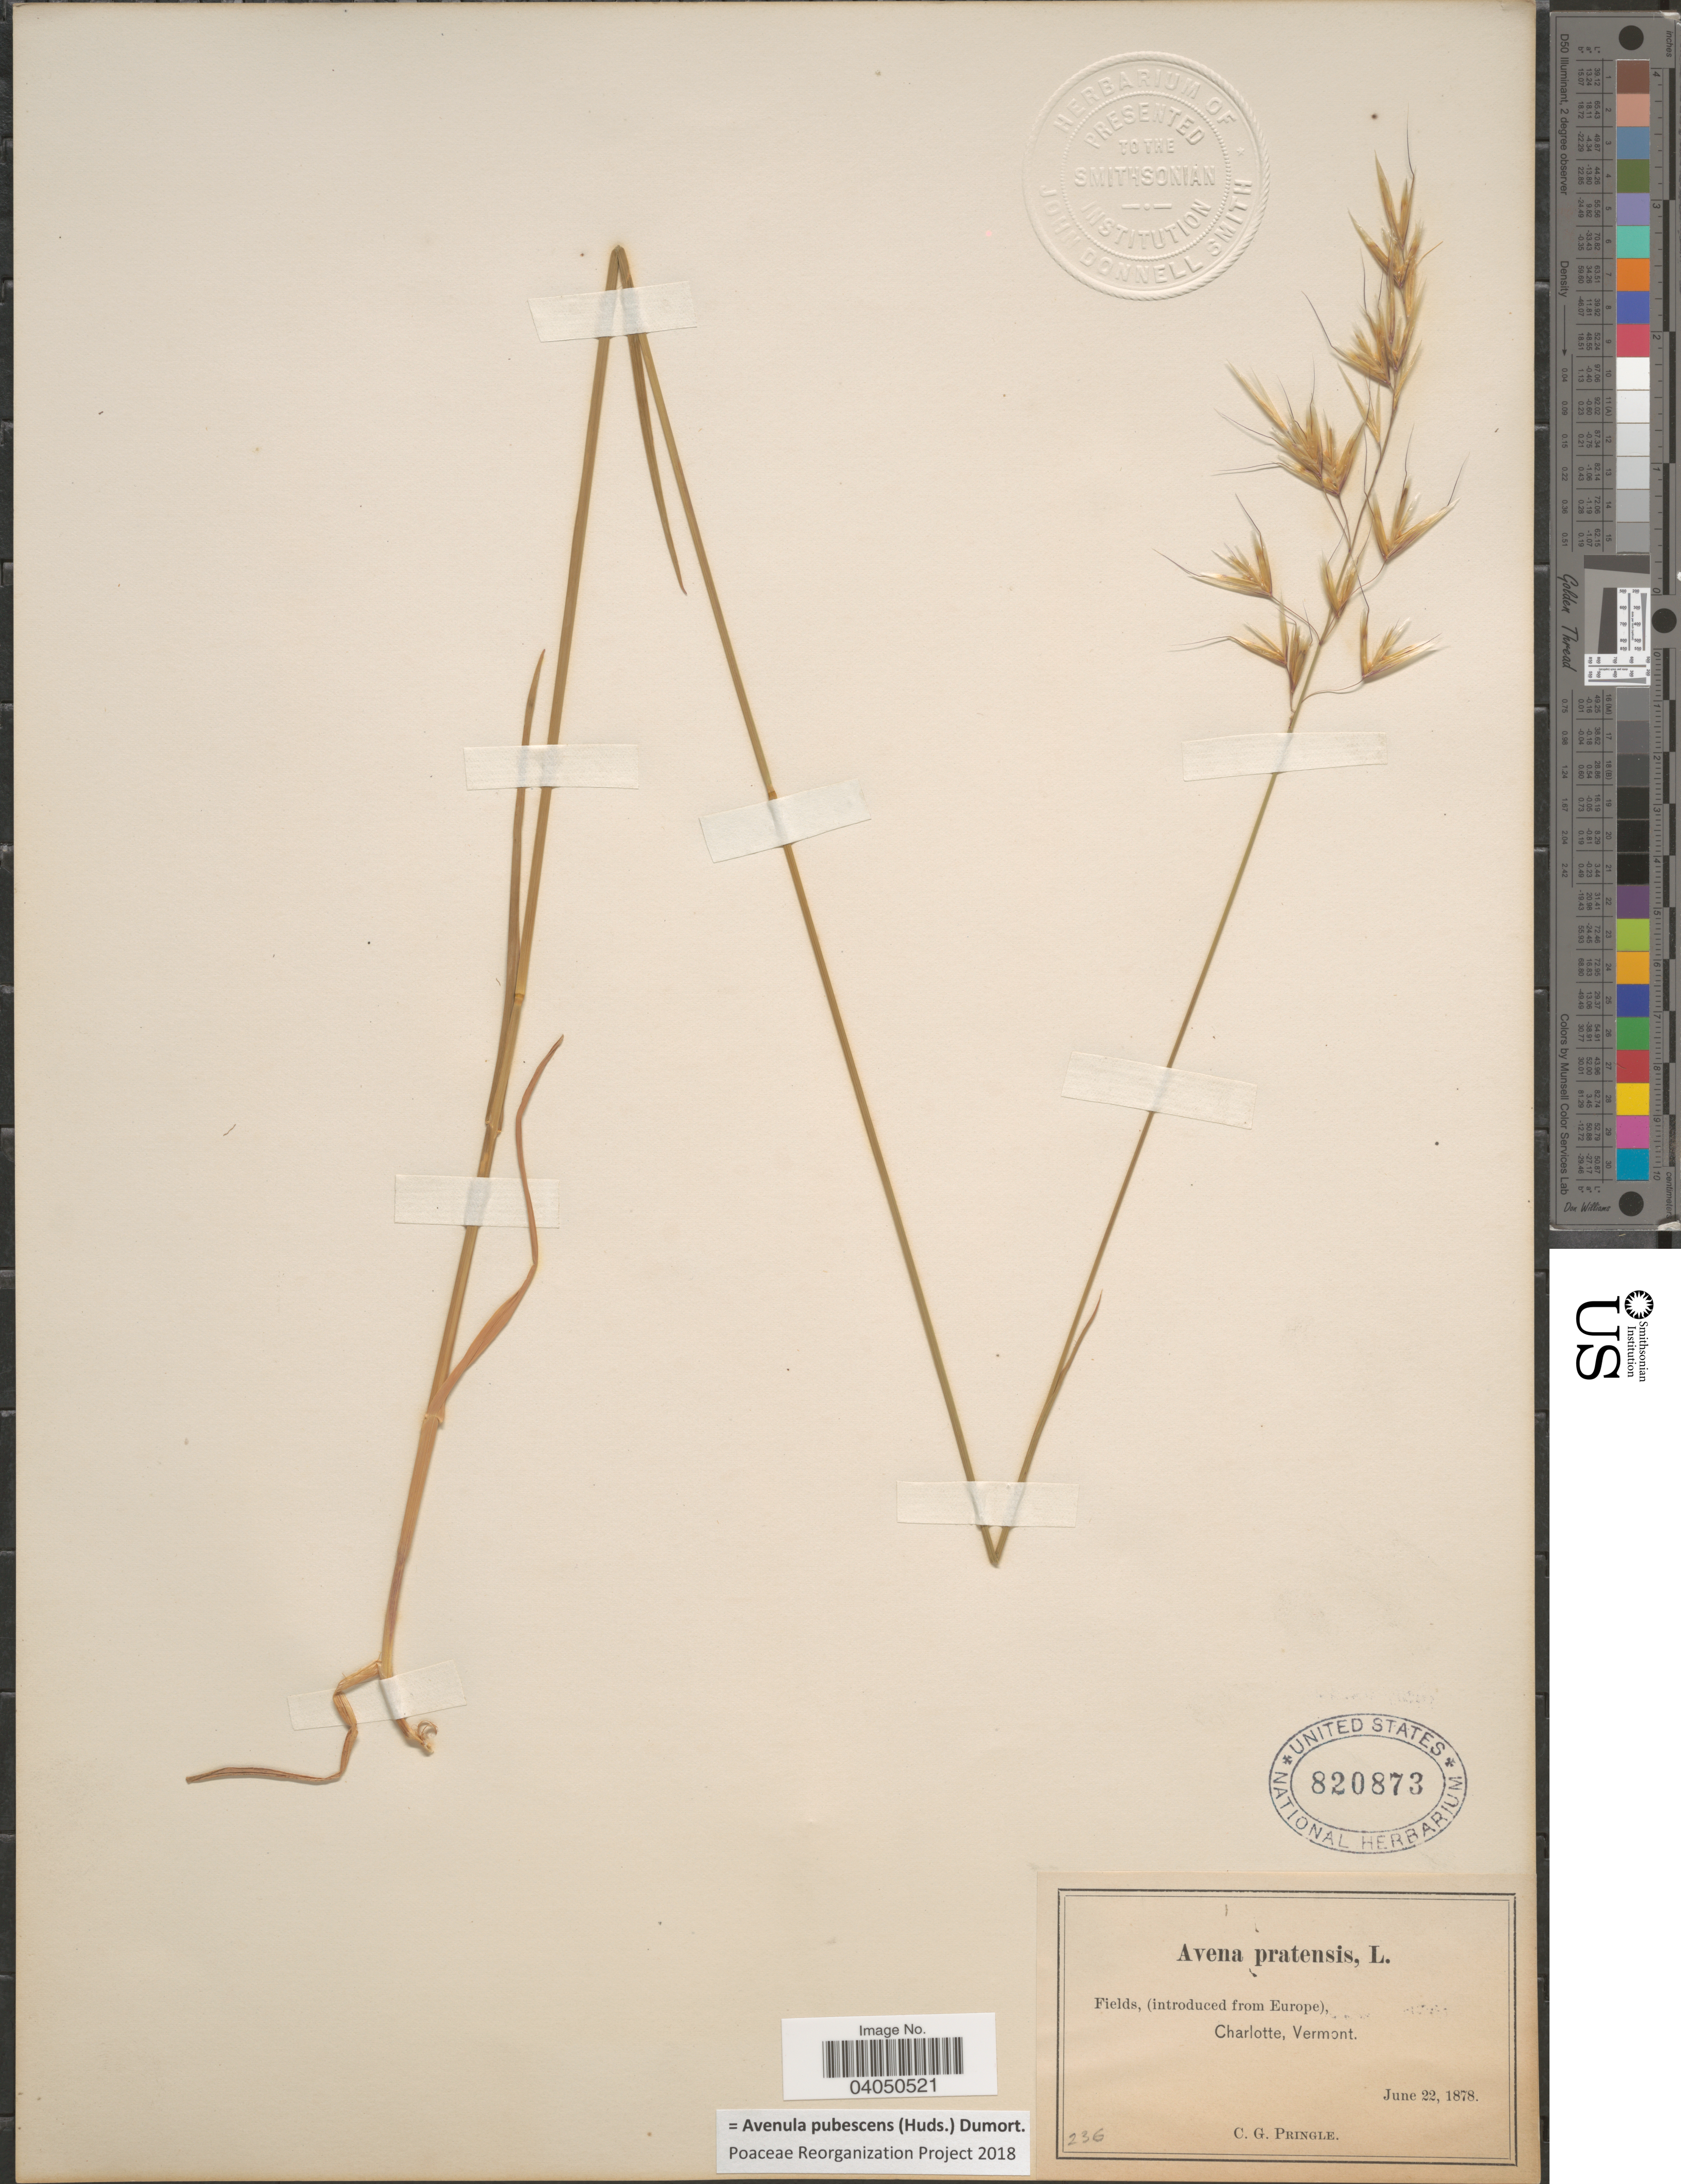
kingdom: Plantae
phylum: Tracheophyta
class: Liliopsida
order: Poales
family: Poaceae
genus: Avenula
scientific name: Avenula pubescens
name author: (Huds.) Dumort.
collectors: C. G. Pringle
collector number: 236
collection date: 1878-06-22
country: United States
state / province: Vermont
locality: Charlotte.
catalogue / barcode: US 820873